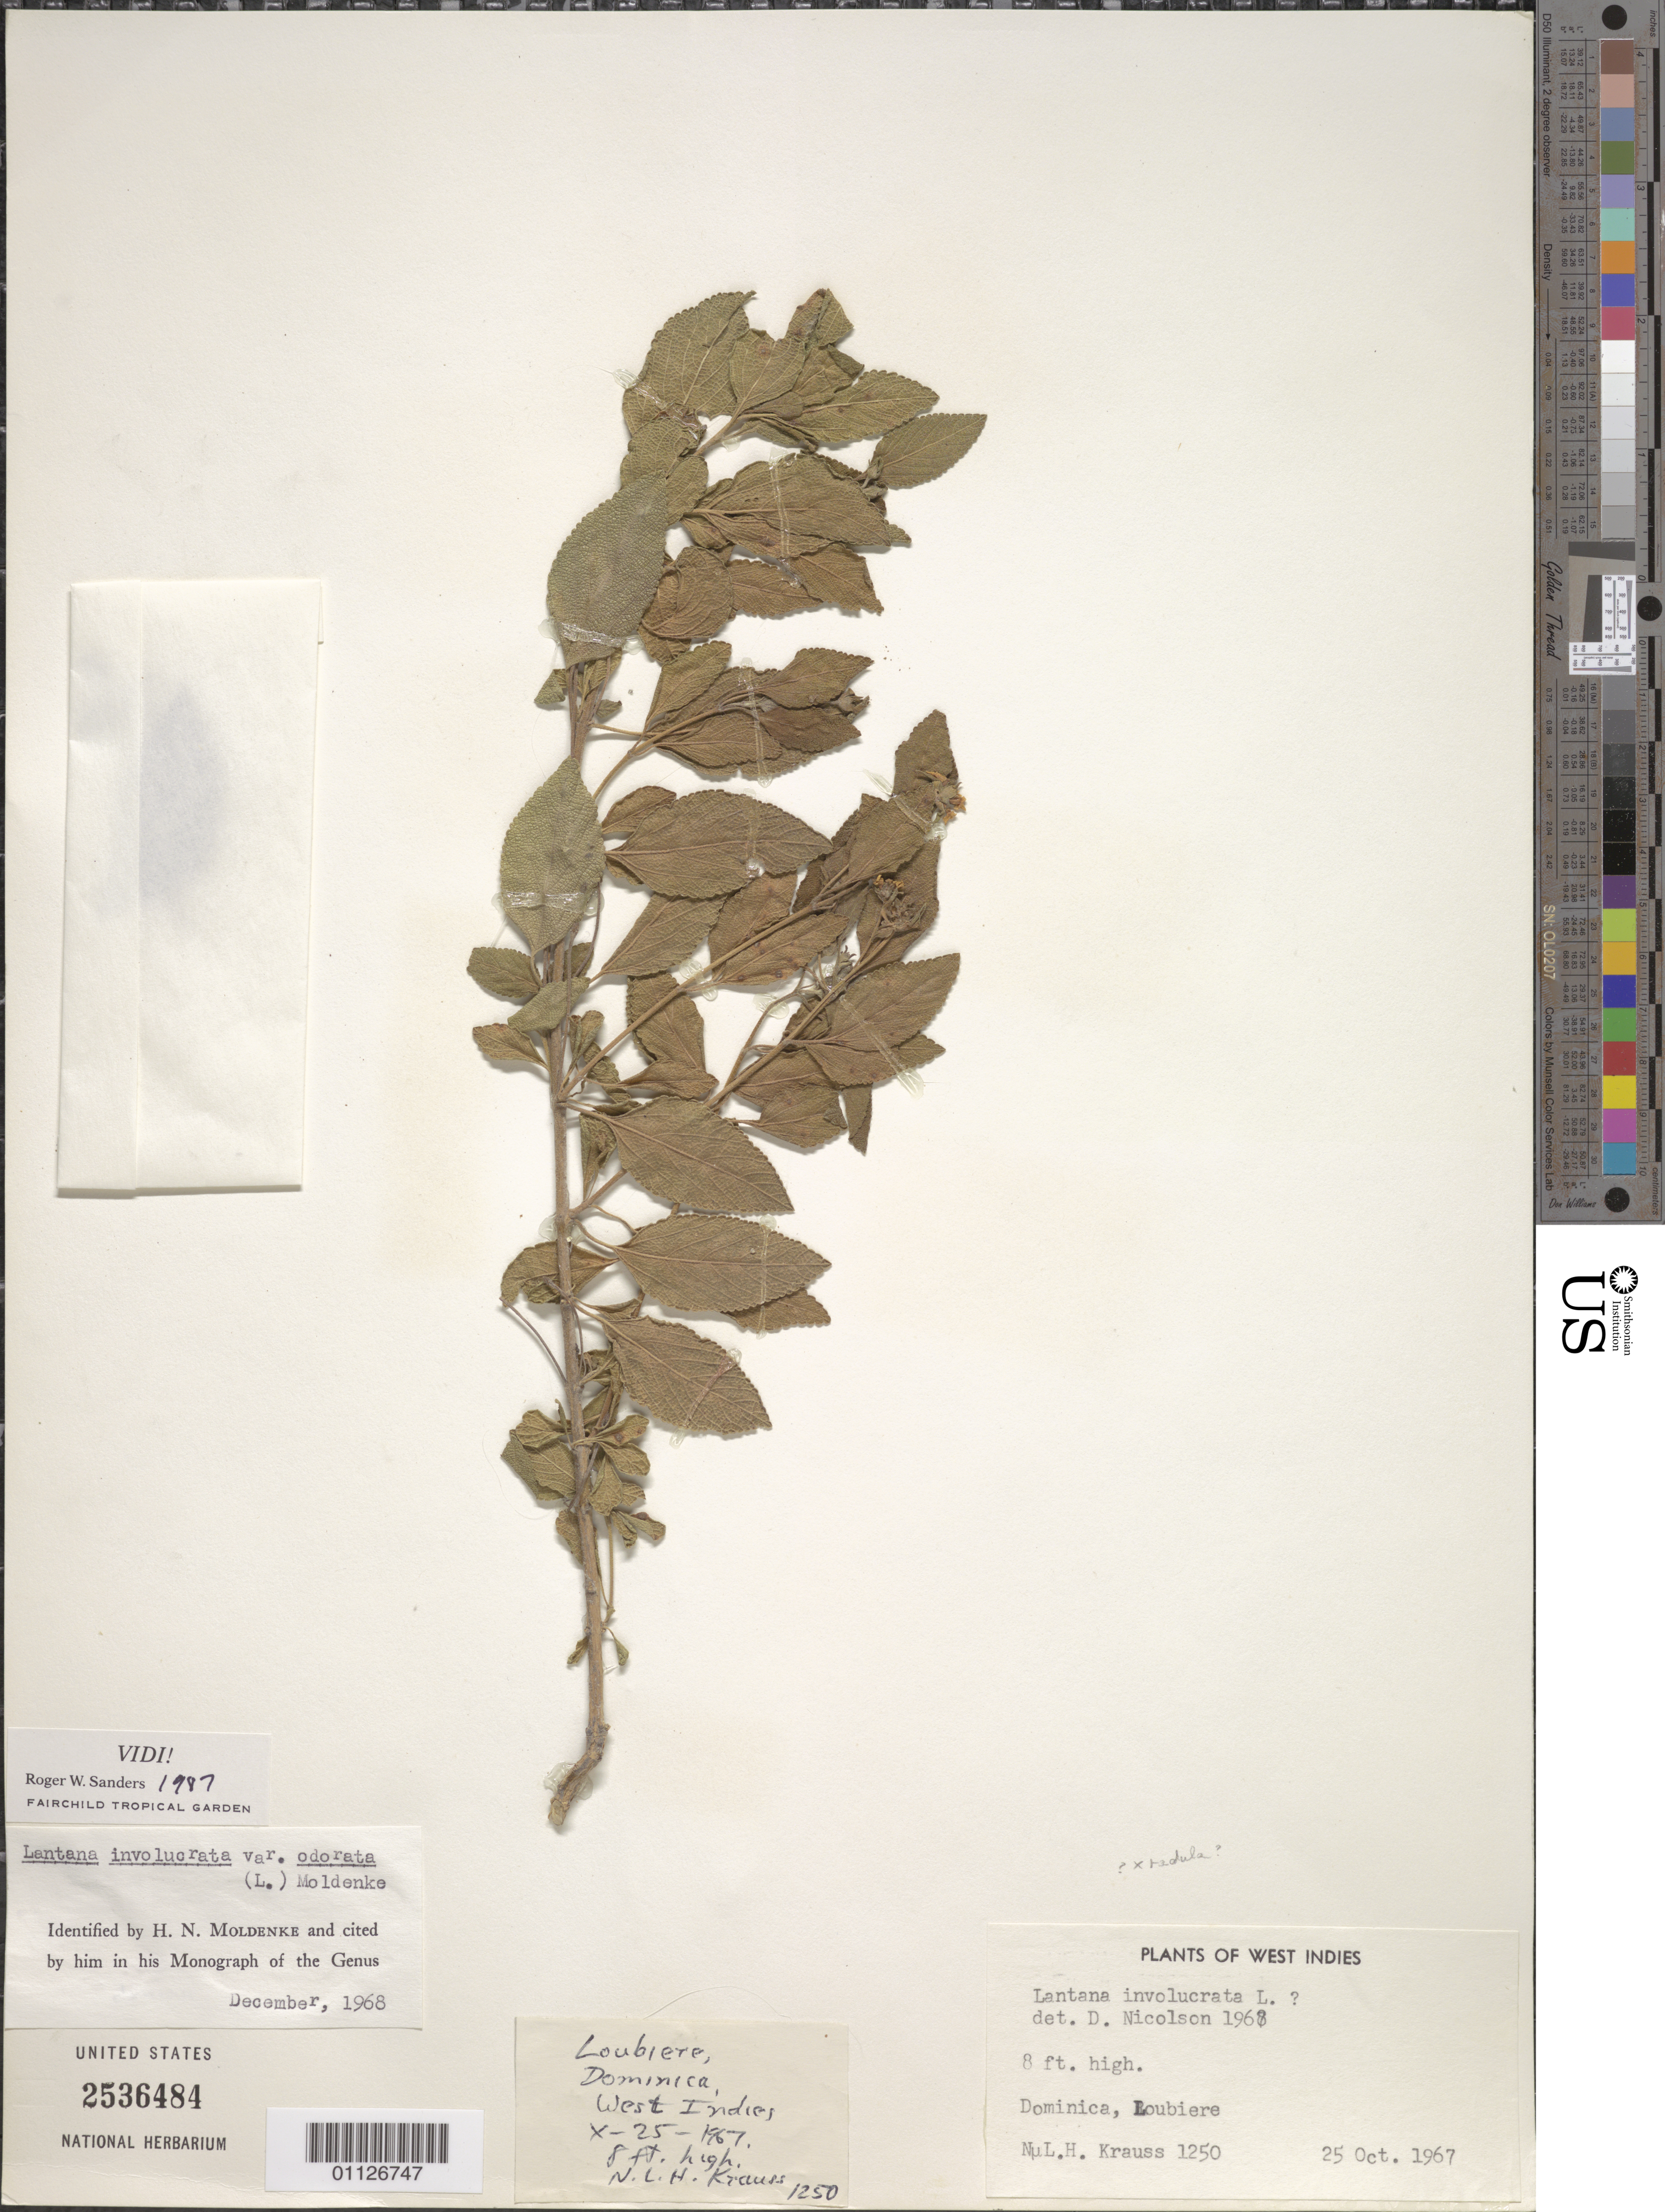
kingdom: Plantae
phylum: Tracheophyta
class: Magnoliopsida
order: Lamiales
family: Verbenaceae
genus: Lantana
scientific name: Lantana involucrata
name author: L.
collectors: N. Krauss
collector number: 1250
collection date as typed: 25 Oct 1967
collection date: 1967-10-25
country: Dominica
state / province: St. George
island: Dominica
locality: Loubiere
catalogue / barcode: US 2536484